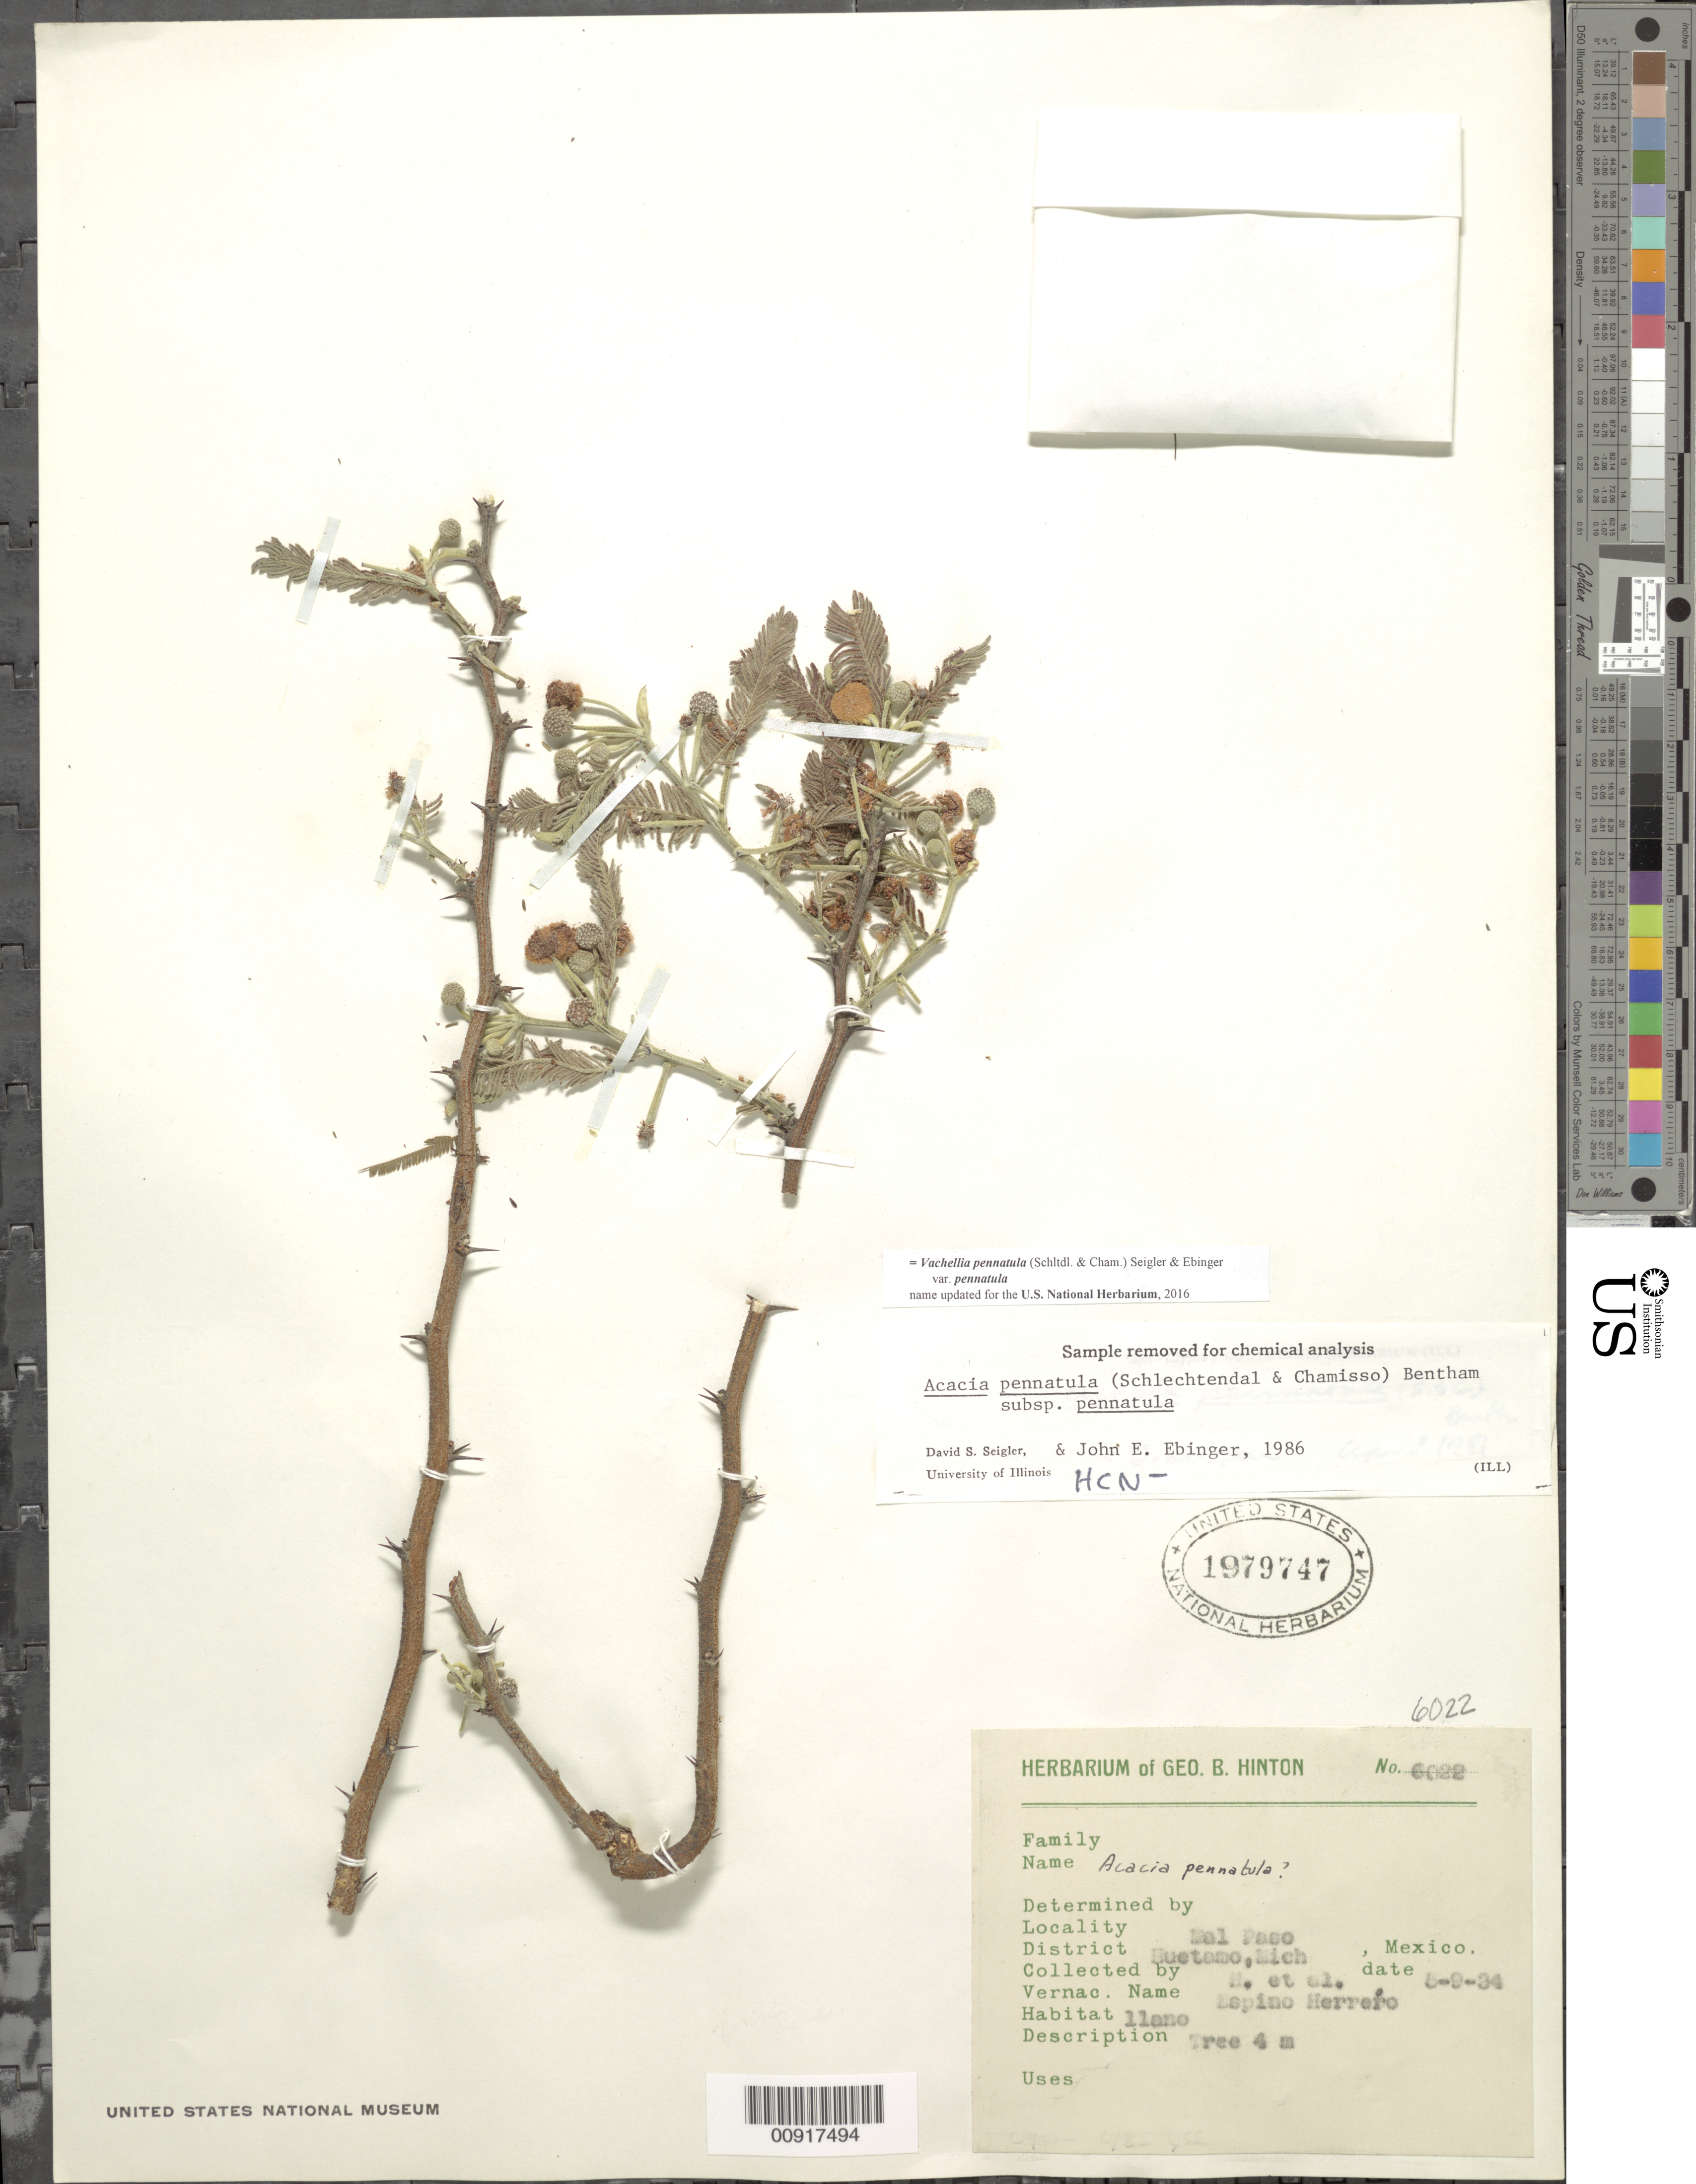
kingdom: Plantae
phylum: Tracheophyta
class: Magnoliopsida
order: Fabales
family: Fabaceae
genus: Vachellia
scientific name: Vachellia pennatula var. pennatula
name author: (Schltdl. & Cham.) Seigler & Ebinger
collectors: G. B. Hinton & et al.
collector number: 6022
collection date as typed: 09 May 1934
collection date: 1934-05-09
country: Mexico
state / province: Michoacán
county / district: Huetamo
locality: Mal Paso, District Huetamo, Michoacán.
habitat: Llano.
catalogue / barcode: US 1979747